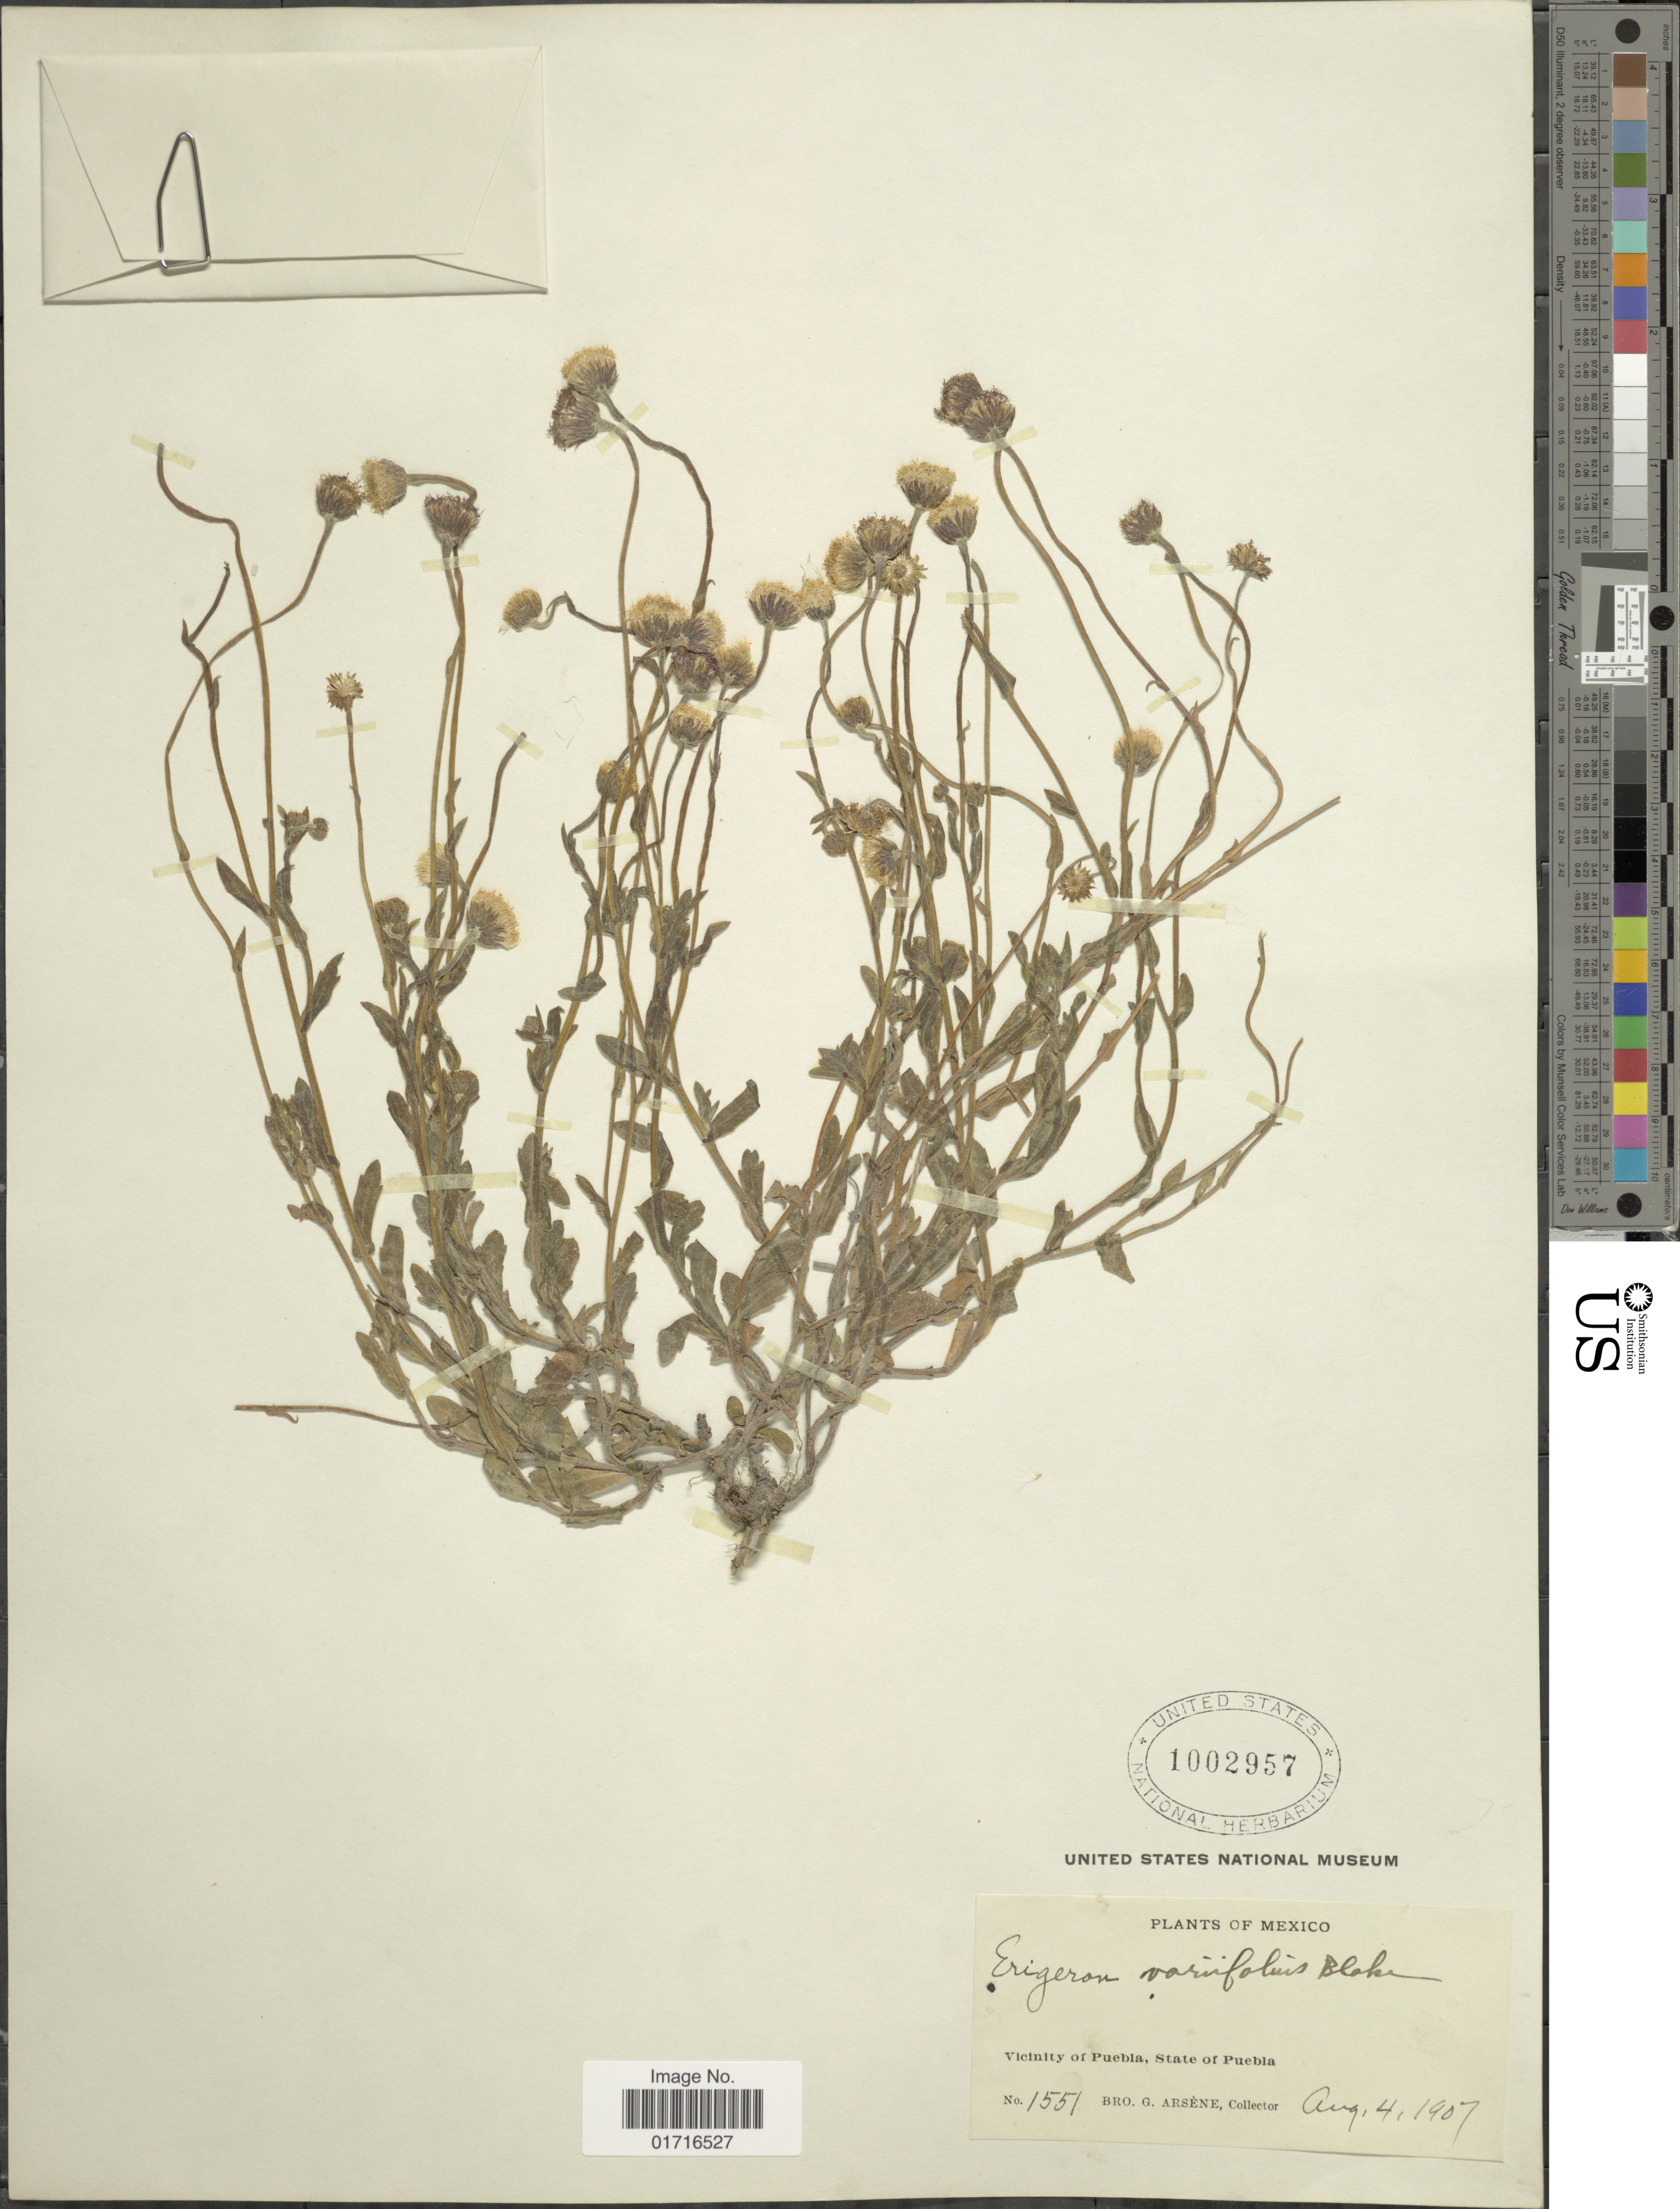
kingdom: Plantae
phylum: Tracheophyta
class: Magnoliopsida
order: Asterales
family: Asteraceae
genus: Conyza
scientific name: Conyza coronopifolia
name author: Kunth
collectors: Bro. G. Arsène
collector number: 1551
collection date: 1907-08-04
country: Mexico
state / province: Puebla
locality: Vicinity of Puebla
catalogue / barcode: US 1002957